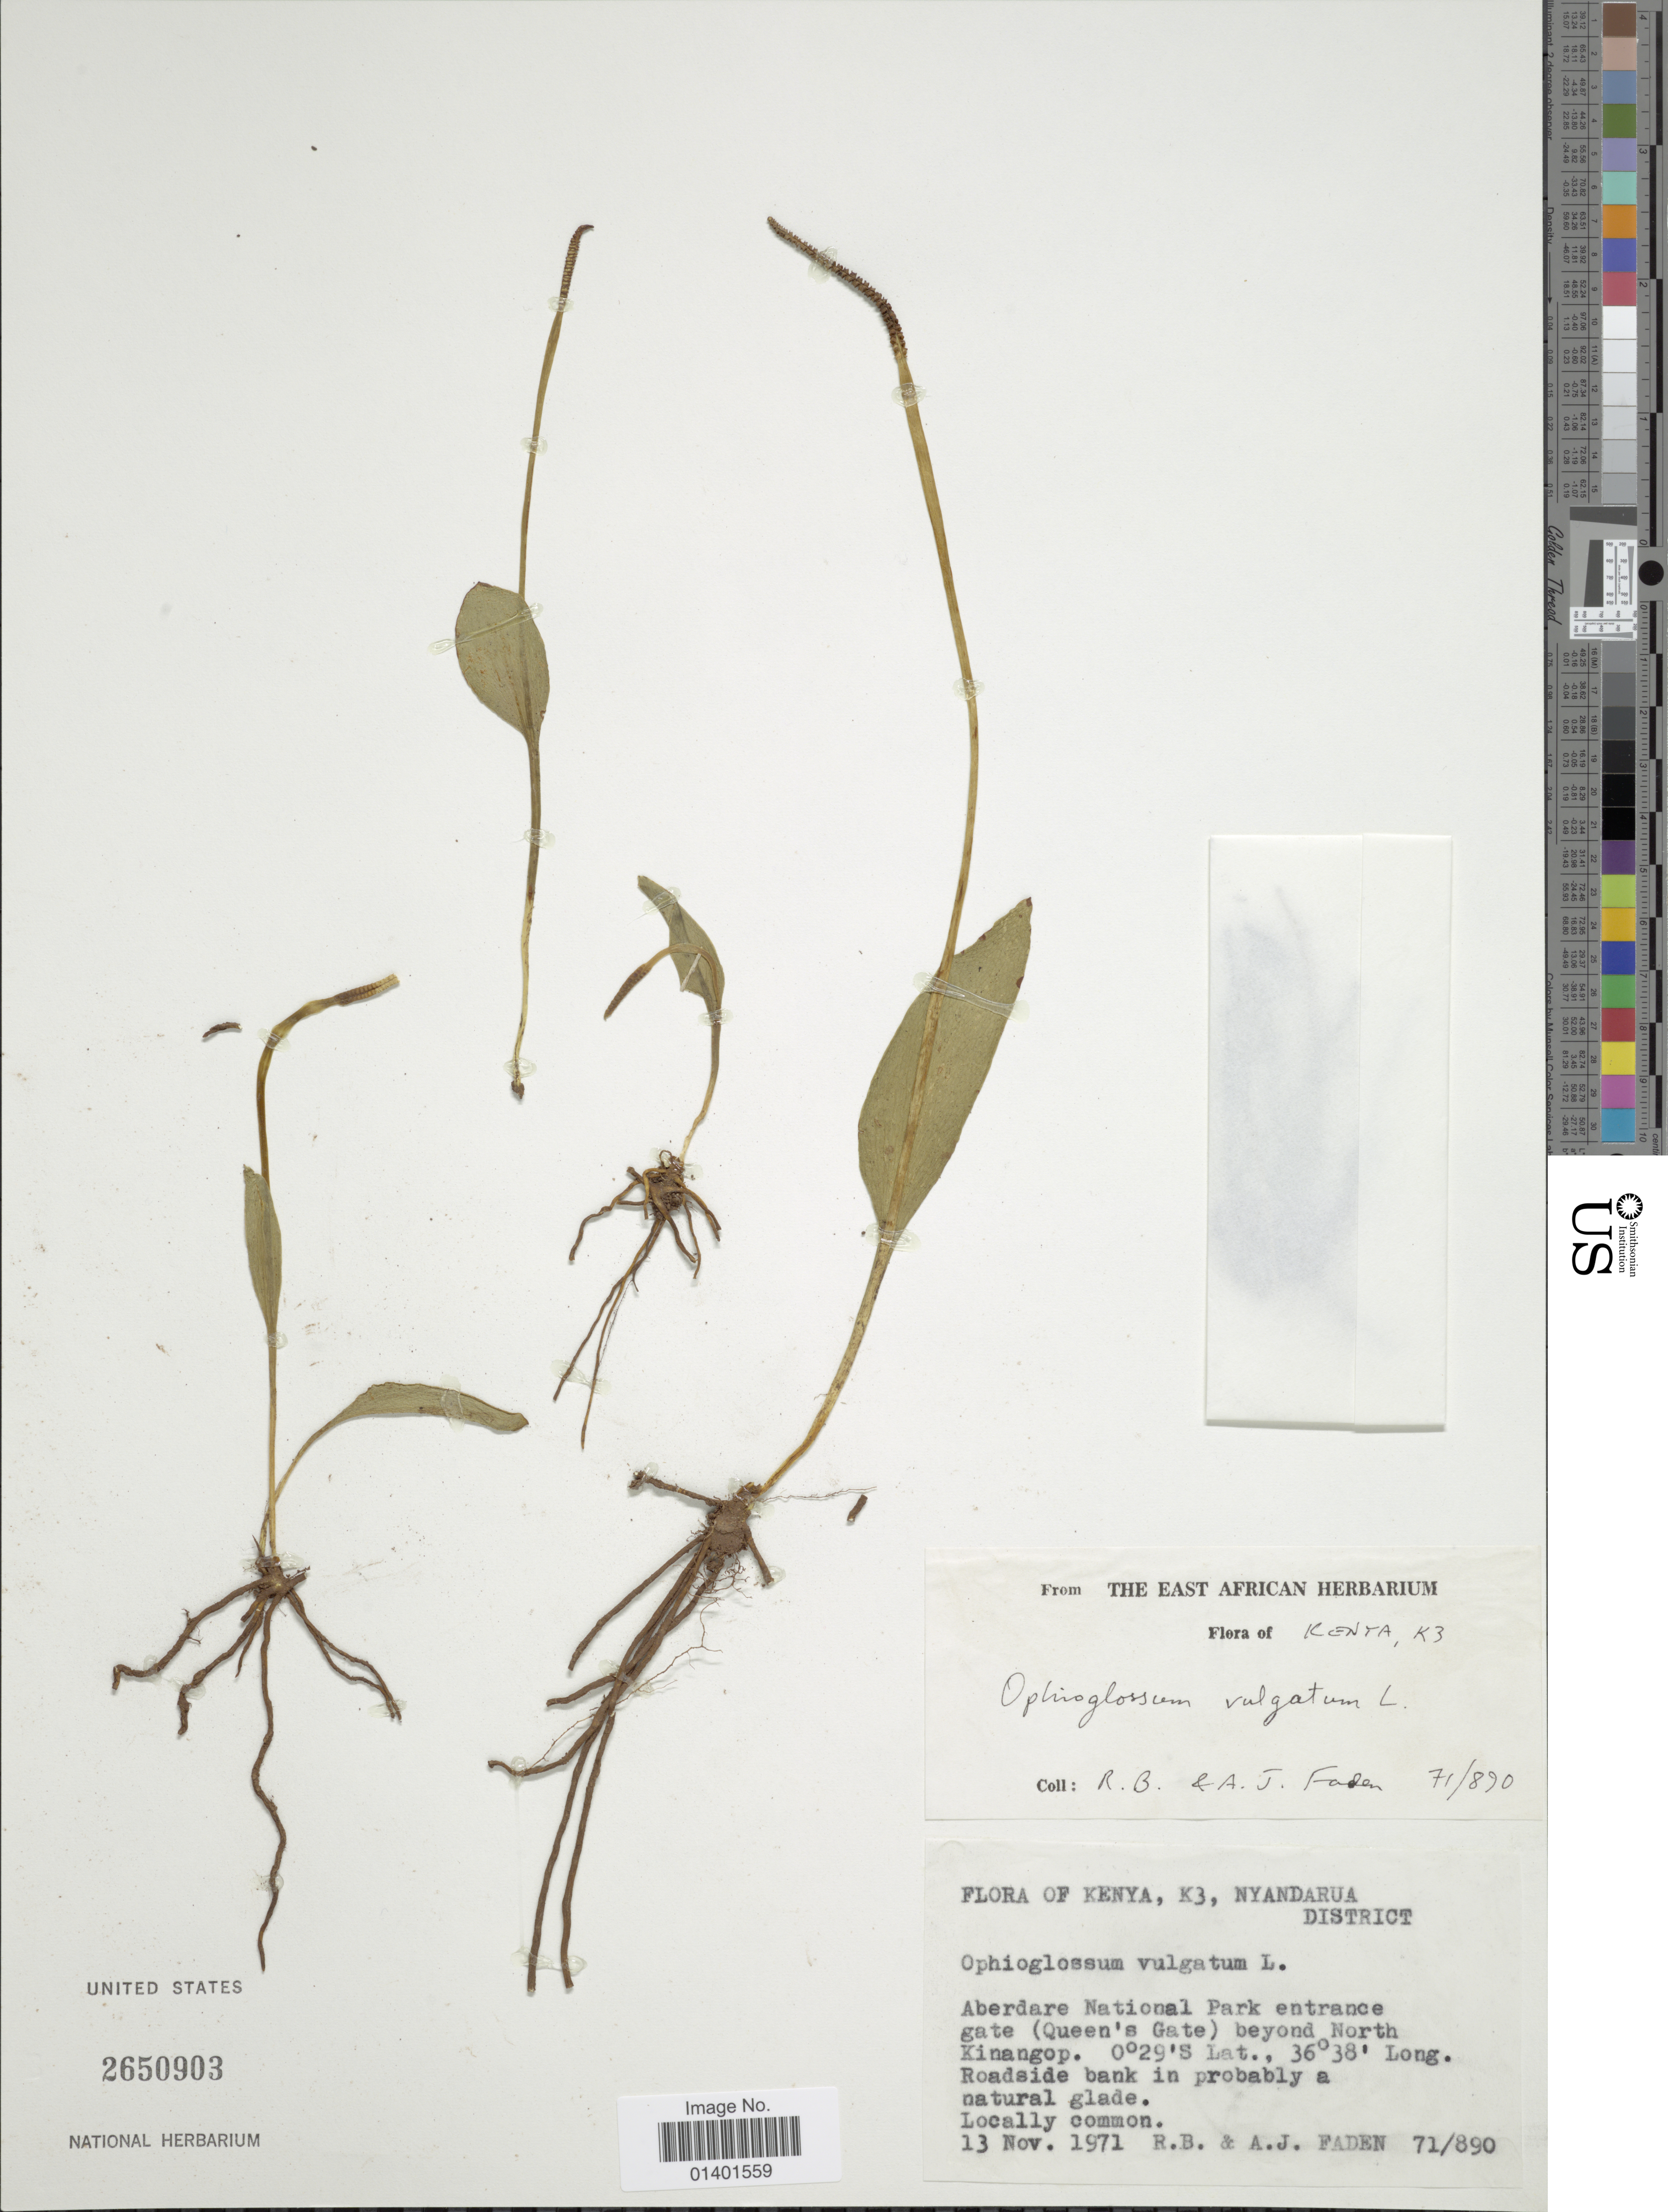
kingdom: Plantae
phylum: Tracheophyta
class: Polypodiopsida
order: Ophioglossales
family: Ophioglossaceae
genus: Ophioglossum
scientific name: Ophioglossum vulgatum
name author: L.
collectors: R. B. Faden & A. J. Faden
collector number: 71/890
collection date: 1971-11-13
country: Kenya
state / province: Nyandarua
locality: K3, Aberdare National Park entrance gate (Queen's Gate) beyond North Kinangop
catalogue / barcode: US 2650903